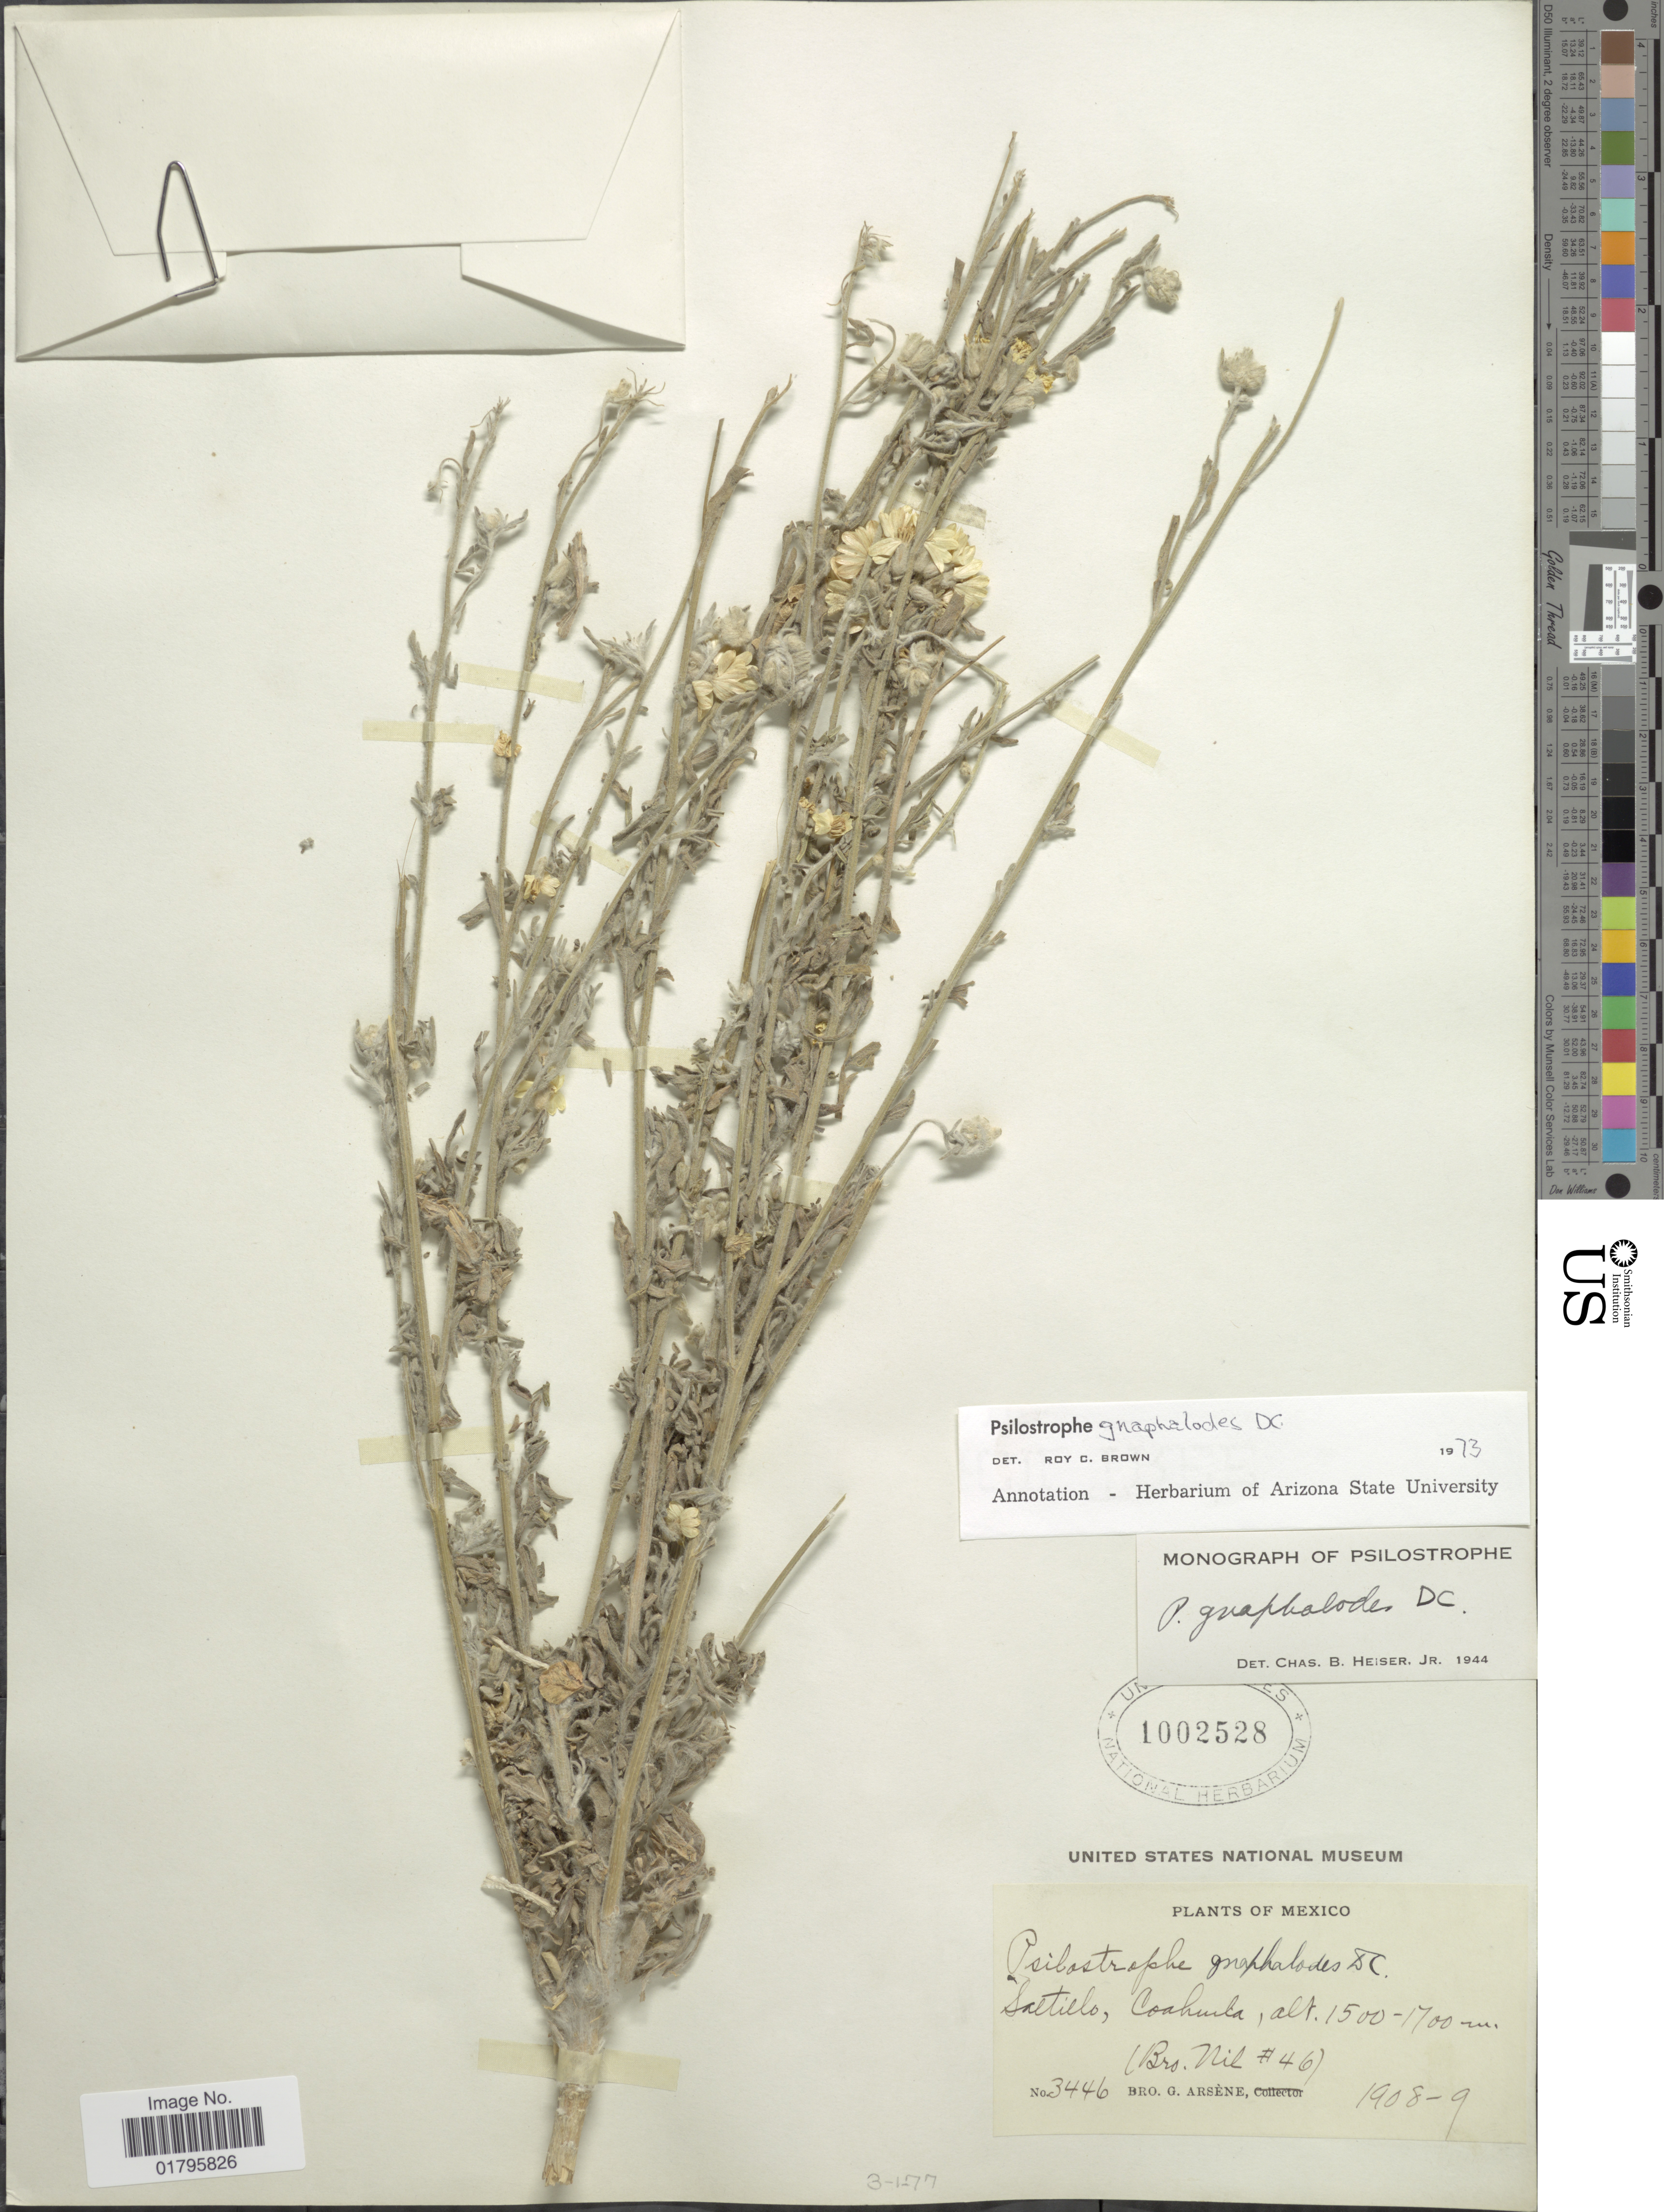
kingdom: Plantae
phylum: Tracheophyta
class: Magnoliopsida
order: Asterales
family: Asteraceae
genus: Psilostrophe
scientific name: Psilostrophe gnaphaloides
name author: DC.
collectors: Bro. Nil & Bro. G. Arsène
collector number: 46/3446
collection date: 1908/1909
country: Mexico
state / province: Coahuila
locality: Saltillo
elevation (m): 1500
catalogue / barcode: US 1002528